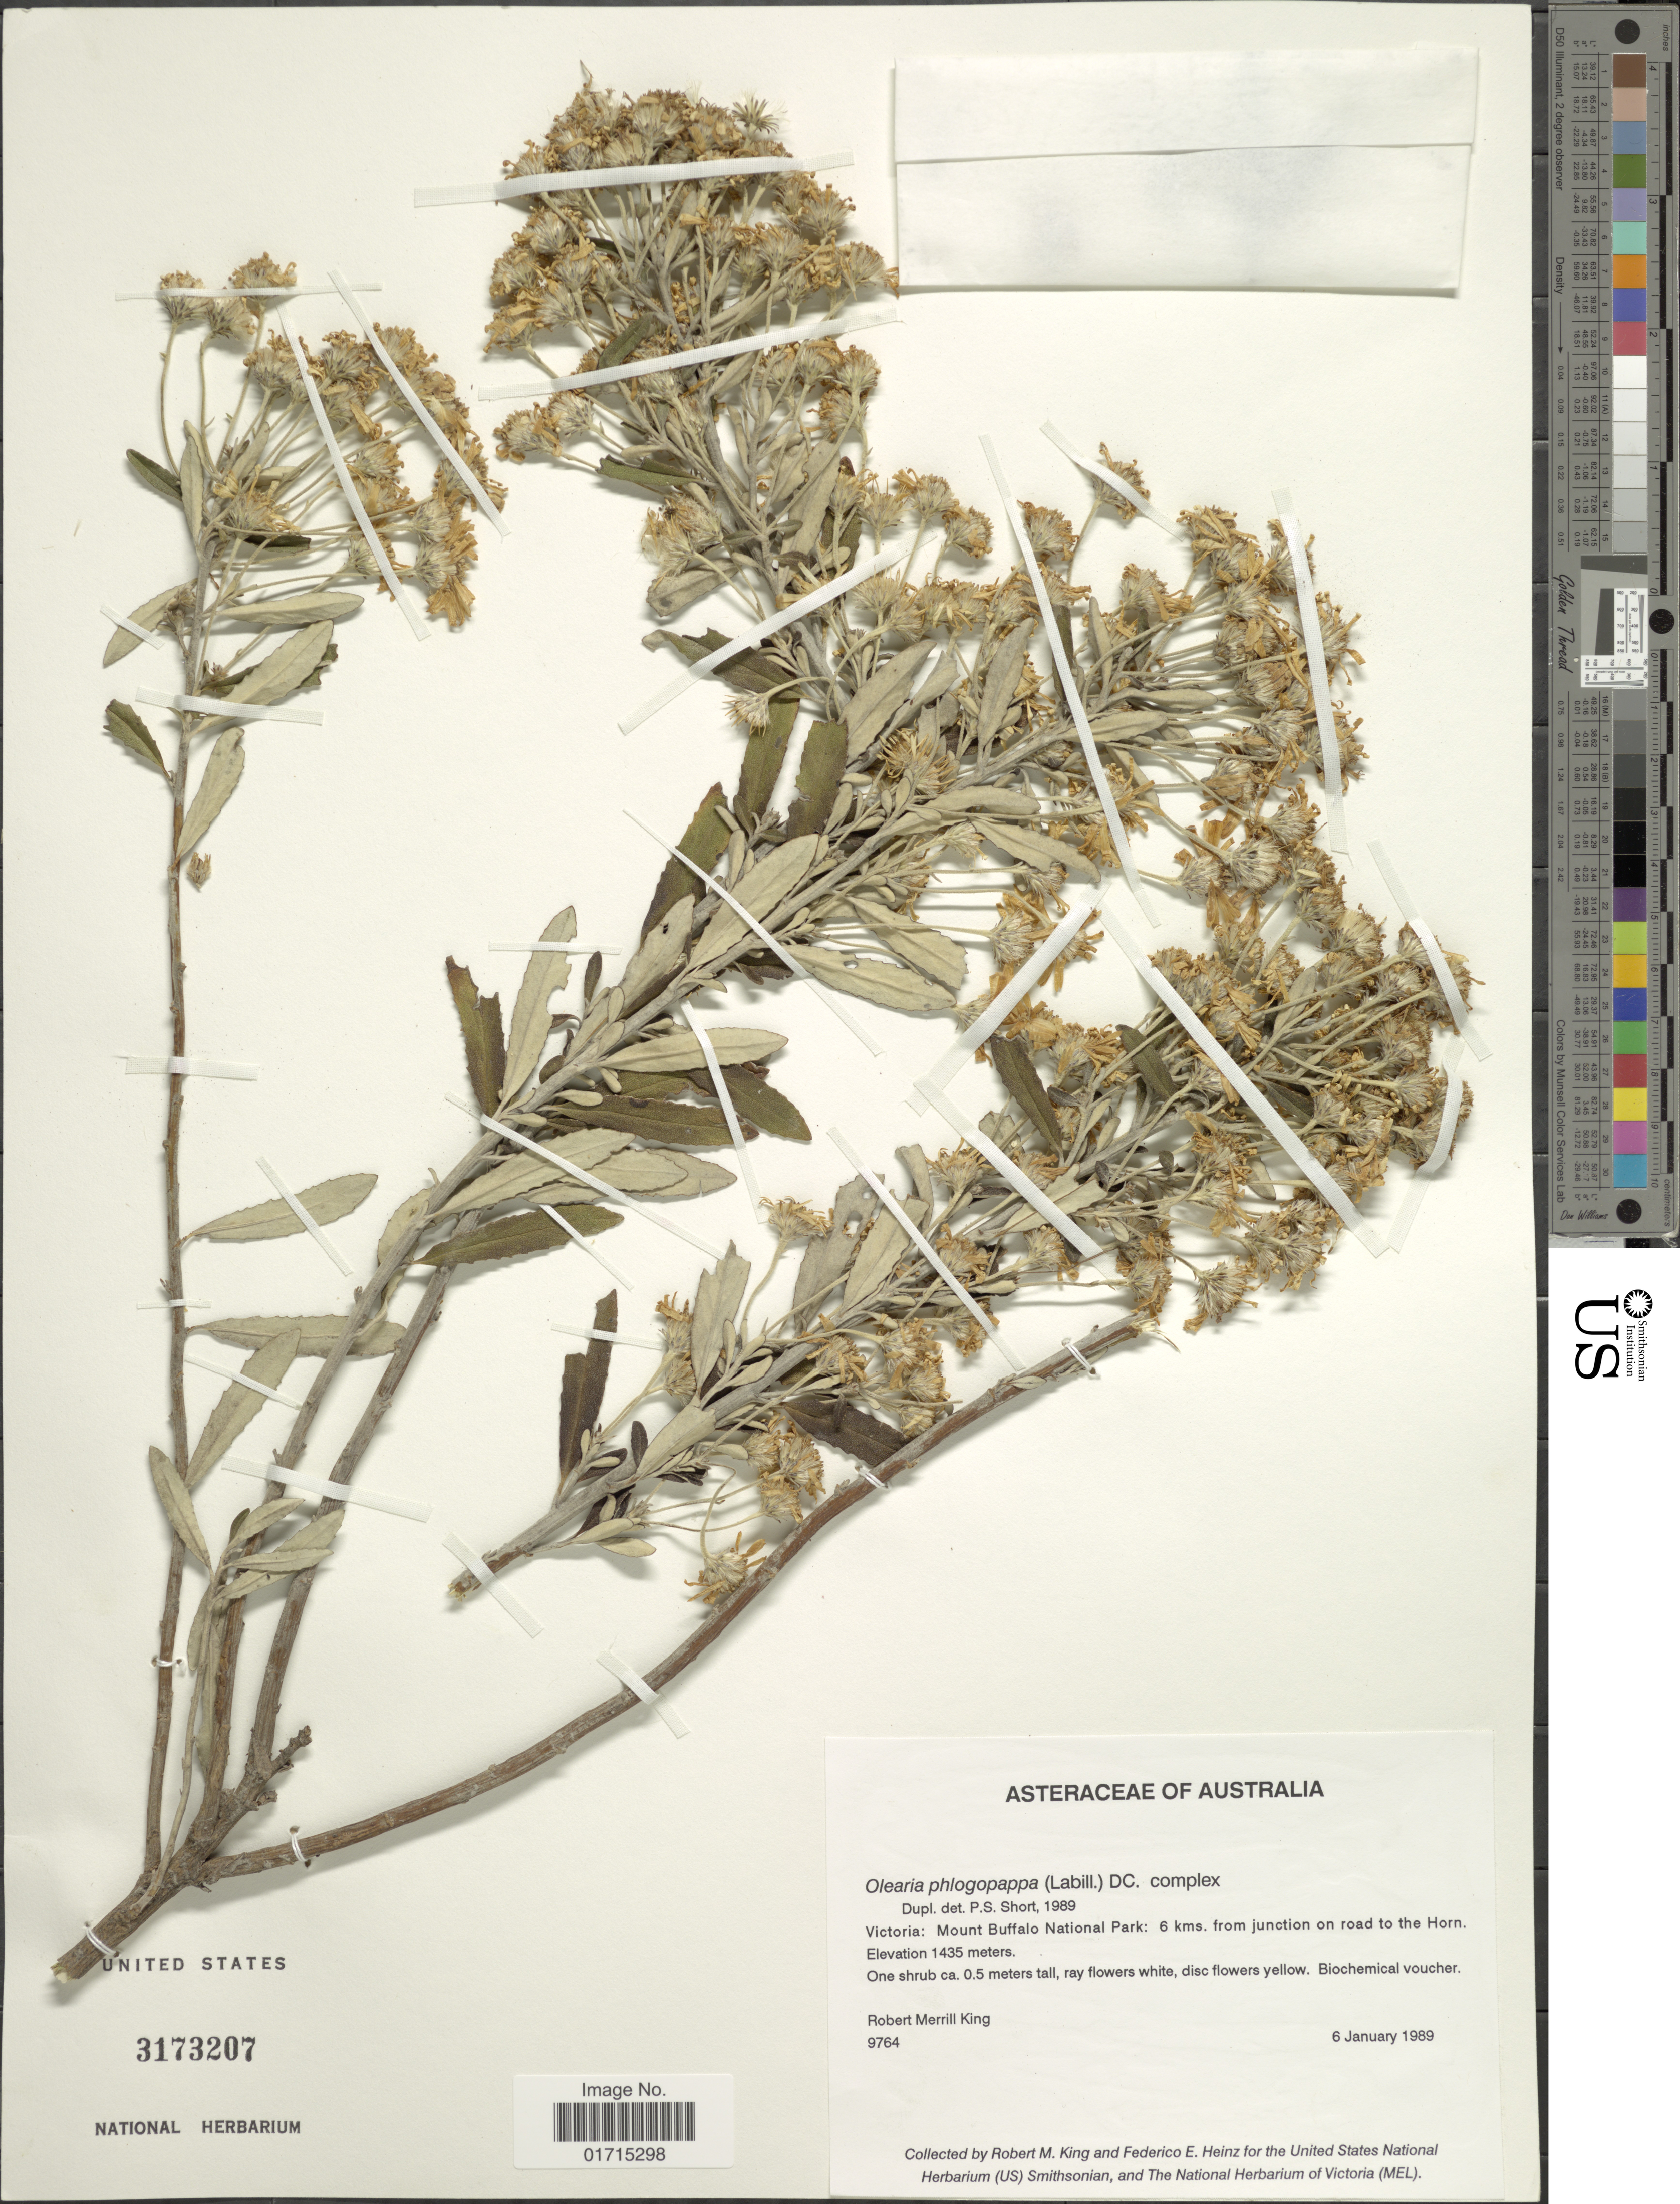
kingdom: Plantae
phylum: Tracheophyta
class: Magnoliopsida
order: Asterales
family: Asteraceae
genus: Olearia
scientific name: Olearia phlogopappa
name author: (Labill.) DC.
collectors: R. M. King & F. Heinz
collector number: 9764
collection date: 1989-01-06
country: Australia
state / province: Victoria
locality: Victoria-Moutn Buffalo National Park: 6 kms. from junction on road to the Horn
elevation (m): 1435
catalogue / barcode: US 3173207